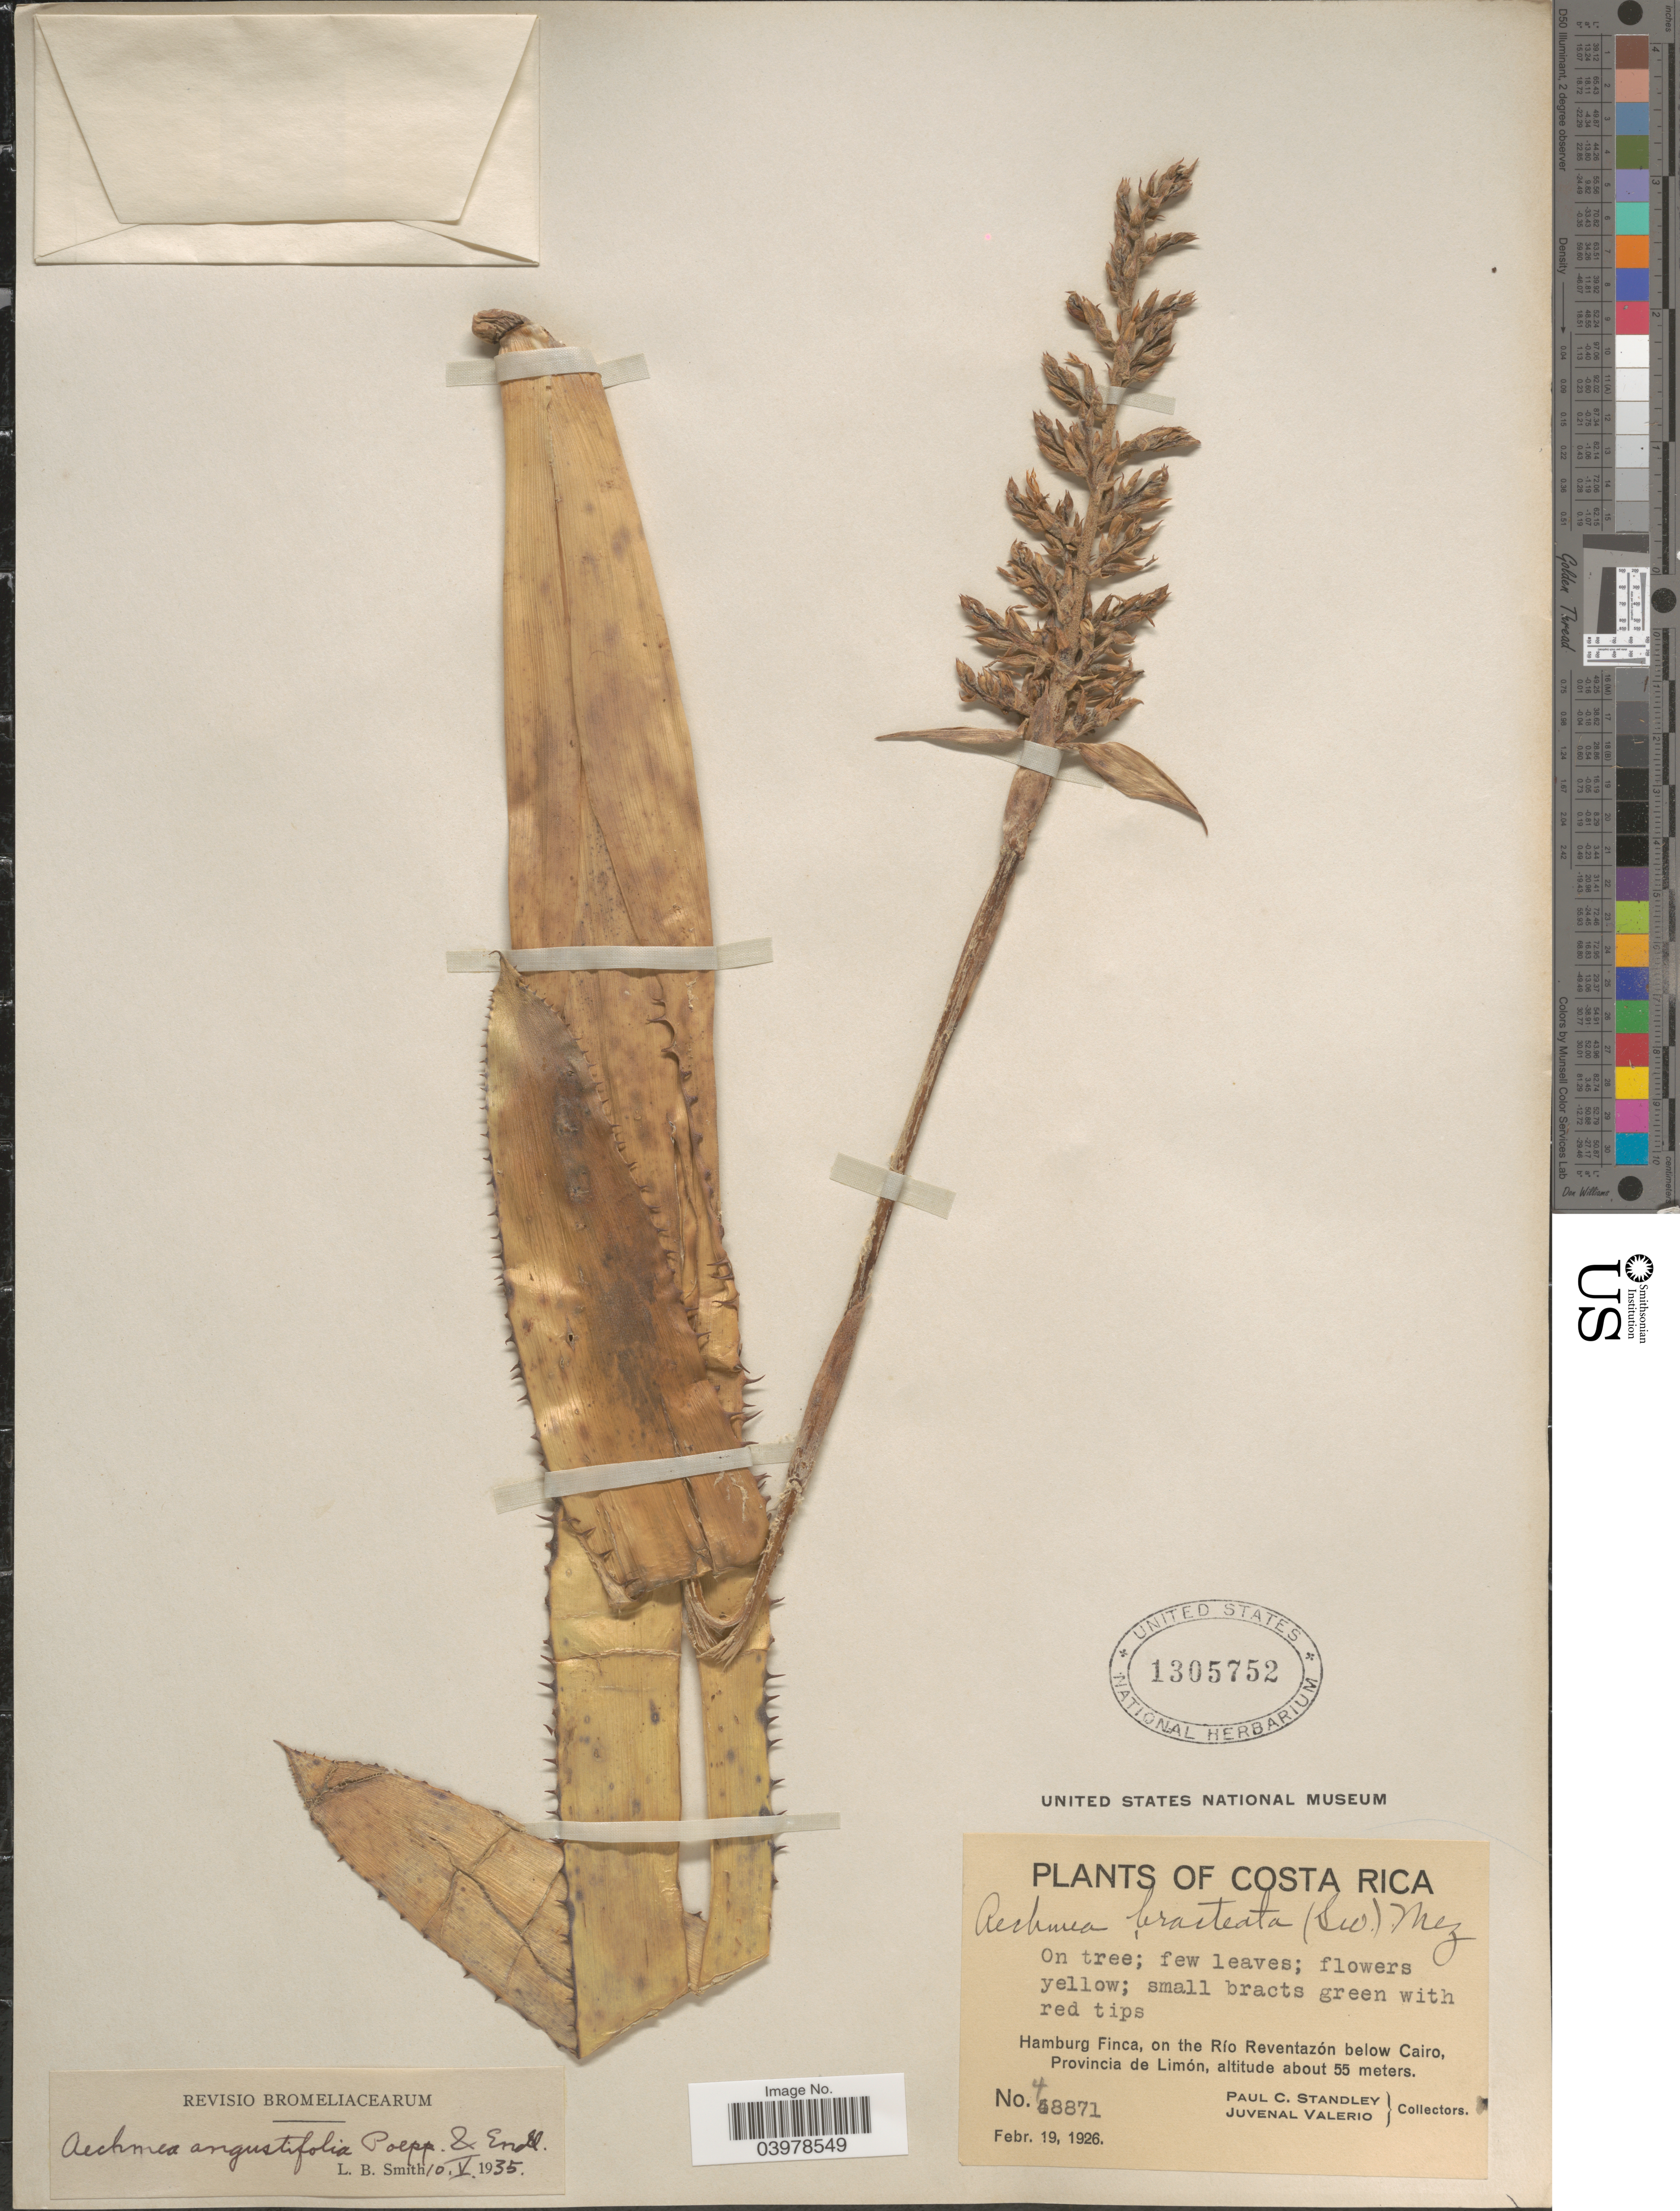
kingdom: Plantae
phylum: Tracheophyta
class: Liliopsida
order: Poales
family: Bromeliaceae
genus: Aechmea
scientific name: Aechmea angustifolia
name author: Poepp. & Endl.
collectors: P. C. Standley & J. Valerio R.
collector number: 48871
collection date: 1926-02-19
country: Costa Rica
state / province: Limón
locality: Hamburg Finca, on the Río Reventazón below Cairo.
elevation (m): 55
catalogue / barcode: US 1305752